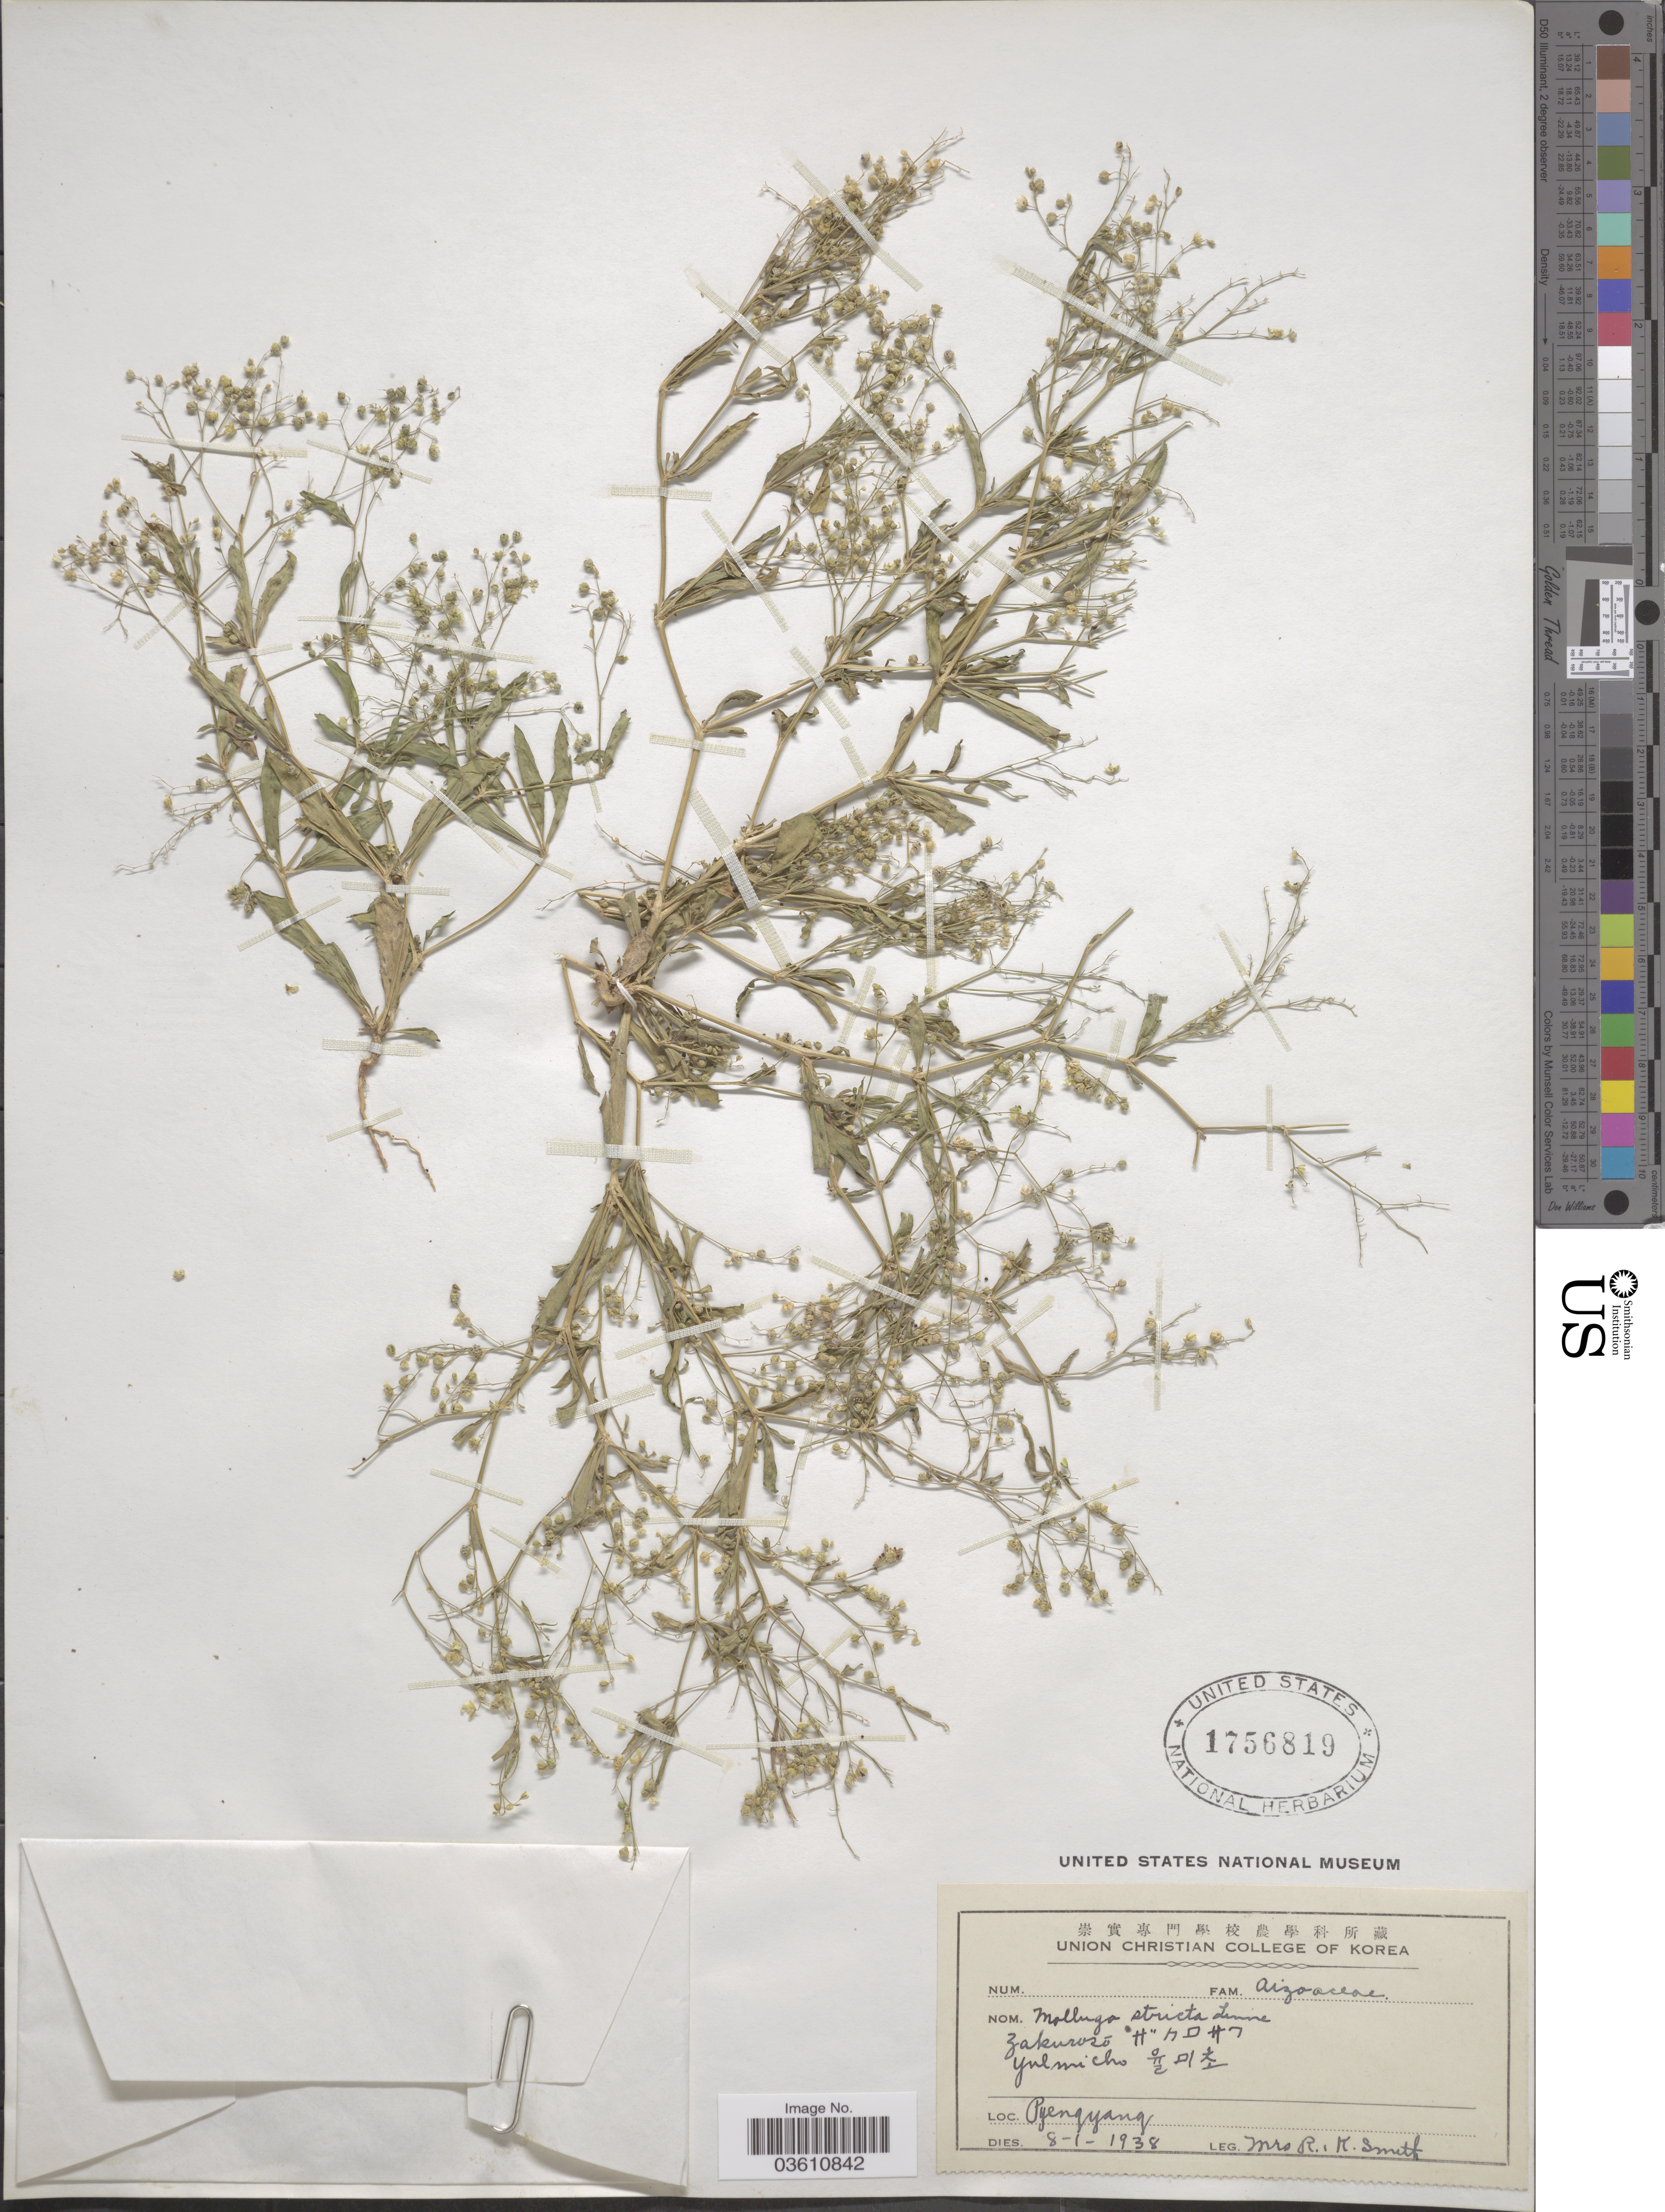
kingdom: Plantae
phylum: Tracheophyta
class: Magnoliopsida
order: Caryophyllales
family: Molluginaceae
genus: Trigastrotheca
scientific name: Trigastrotheca pentaphylla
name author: (L.) Thulin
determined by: Strong, Mark T., (BOT), Smithsonian Institution - National Museum of Natural History (UNITED STATES)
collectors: Mrs. R. K. Smith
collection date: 1938-01-08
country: North Korea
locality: Pyengyang.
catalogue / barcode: US 1756819